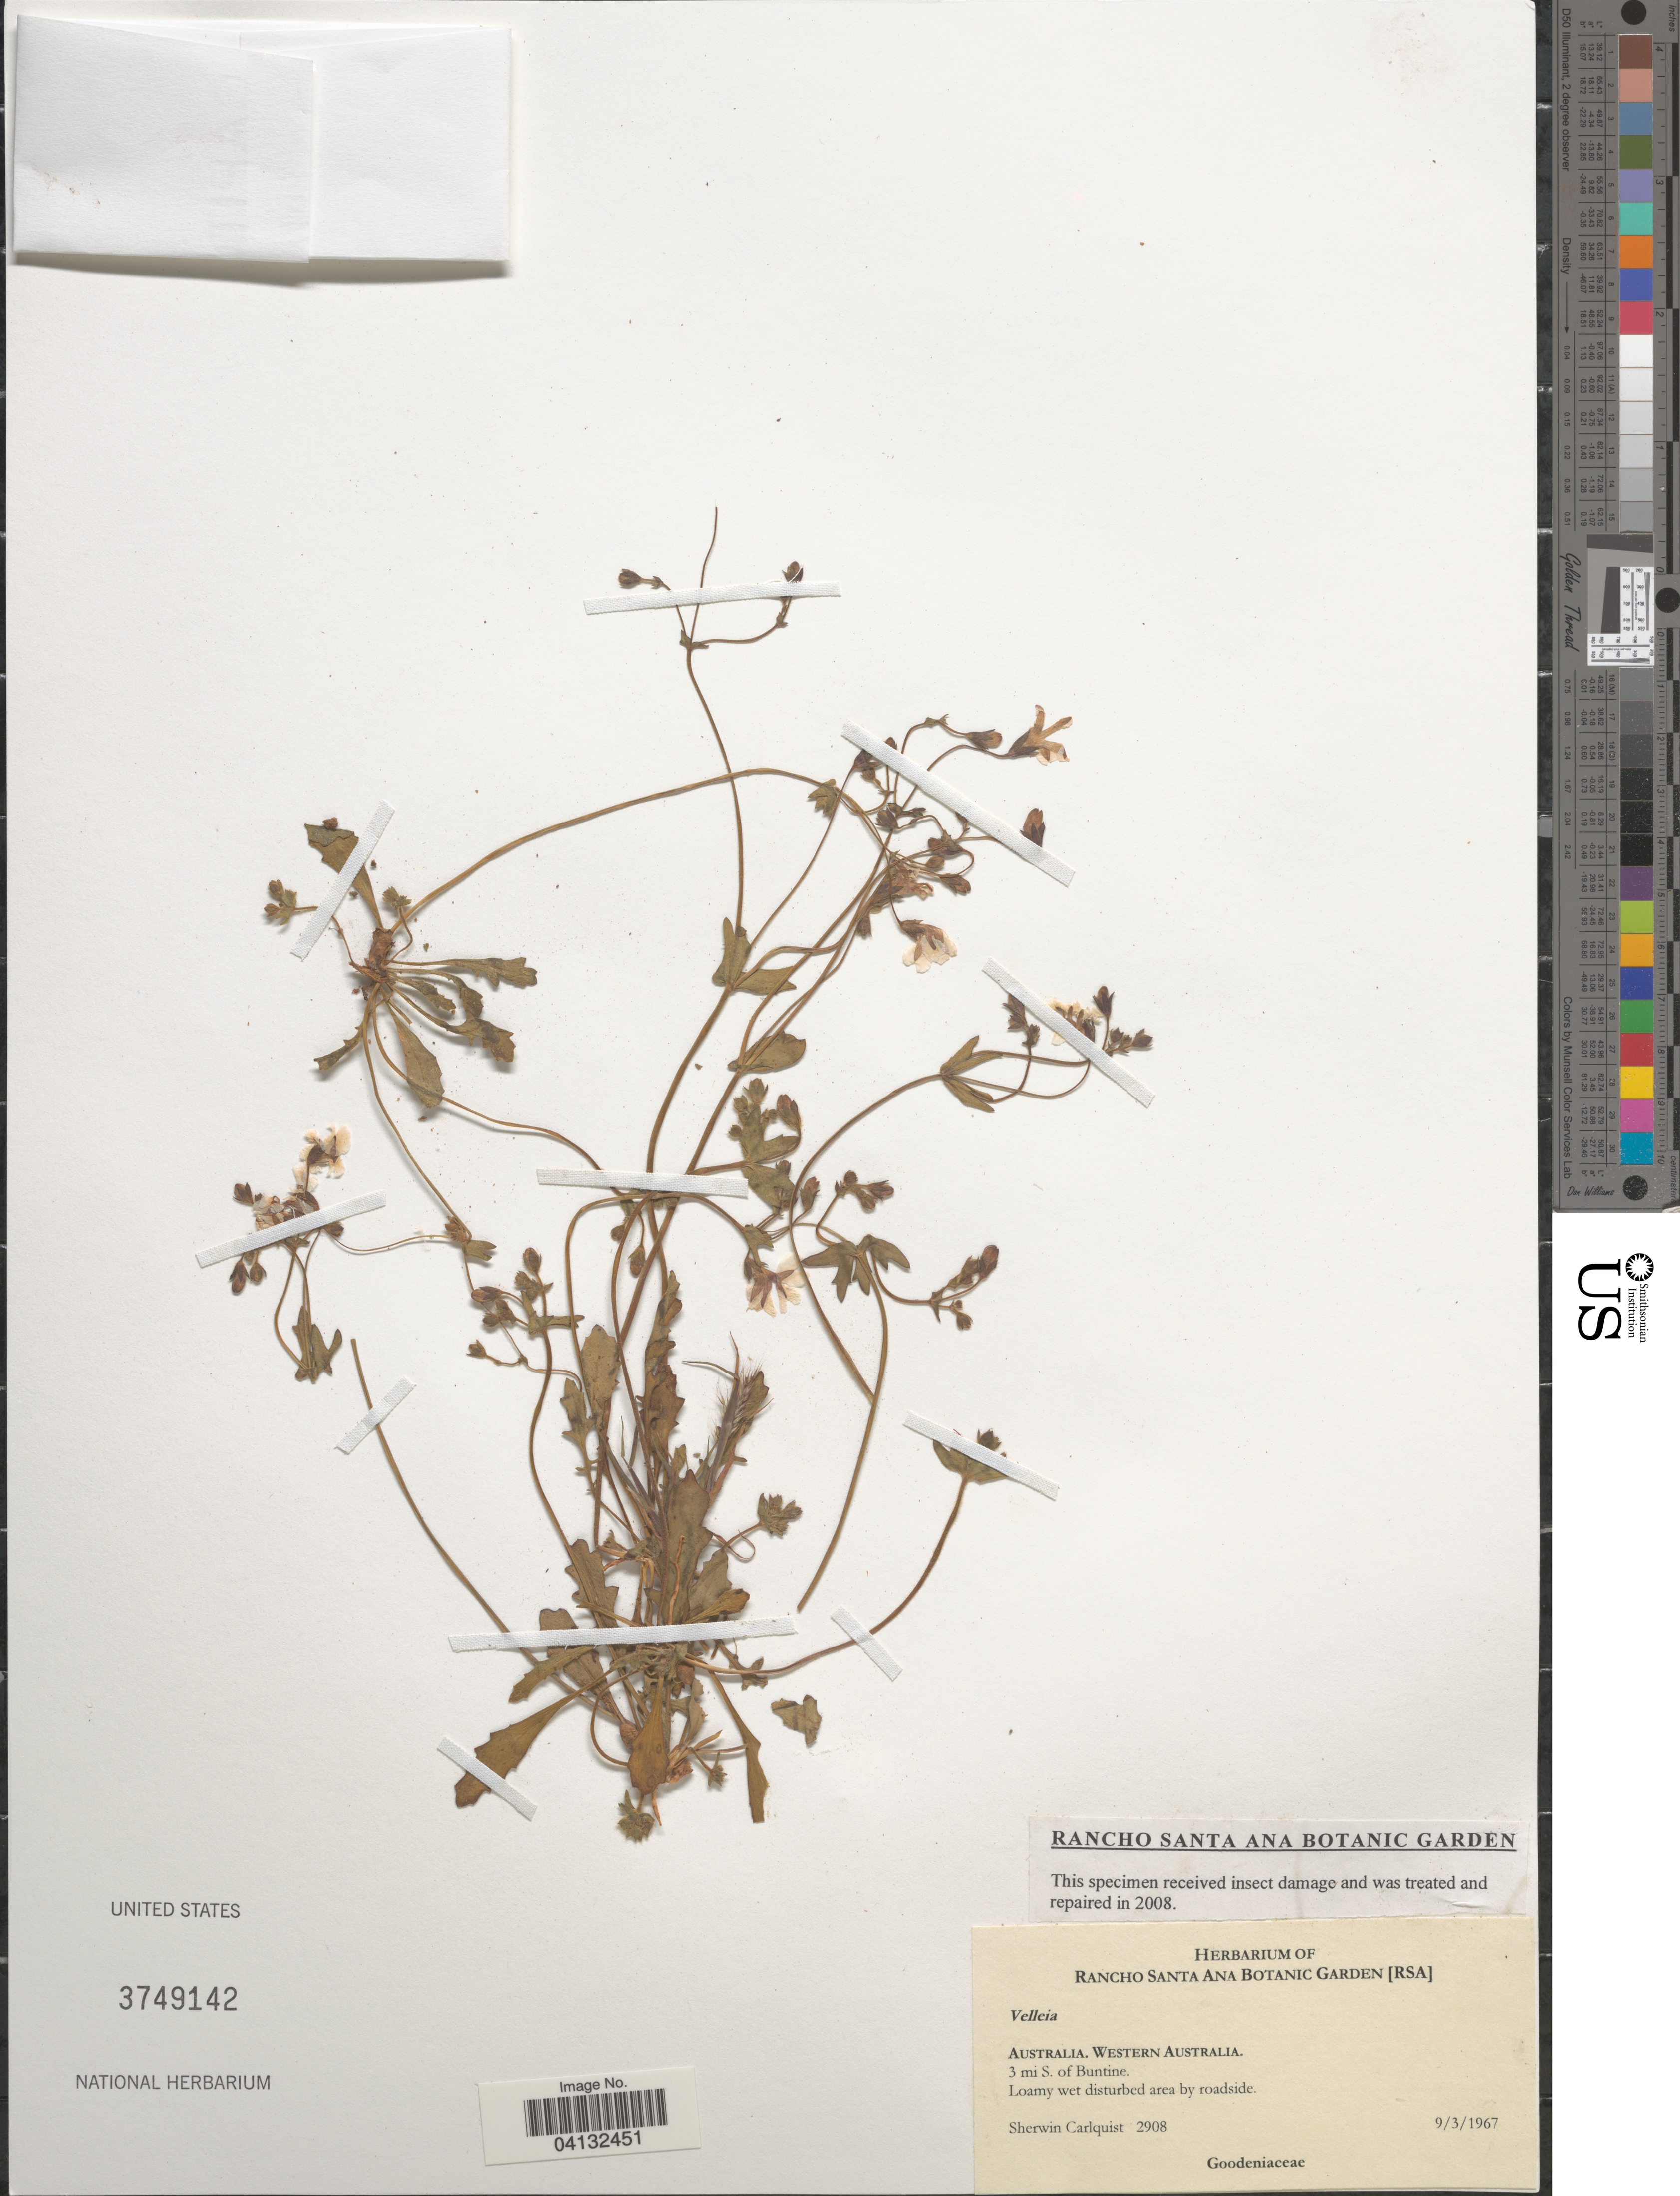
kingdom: Plantae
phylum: Tracheophyta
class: Magnoliopsida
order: Asterales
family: Goodeniaceae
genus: Velleia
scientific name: Velleia sp.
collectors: S. Carlquist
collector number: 2908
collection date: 1967-03-09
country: Australia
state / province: Western Australia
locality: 3 mi. S. of Buntine.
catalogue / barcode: US 3749142